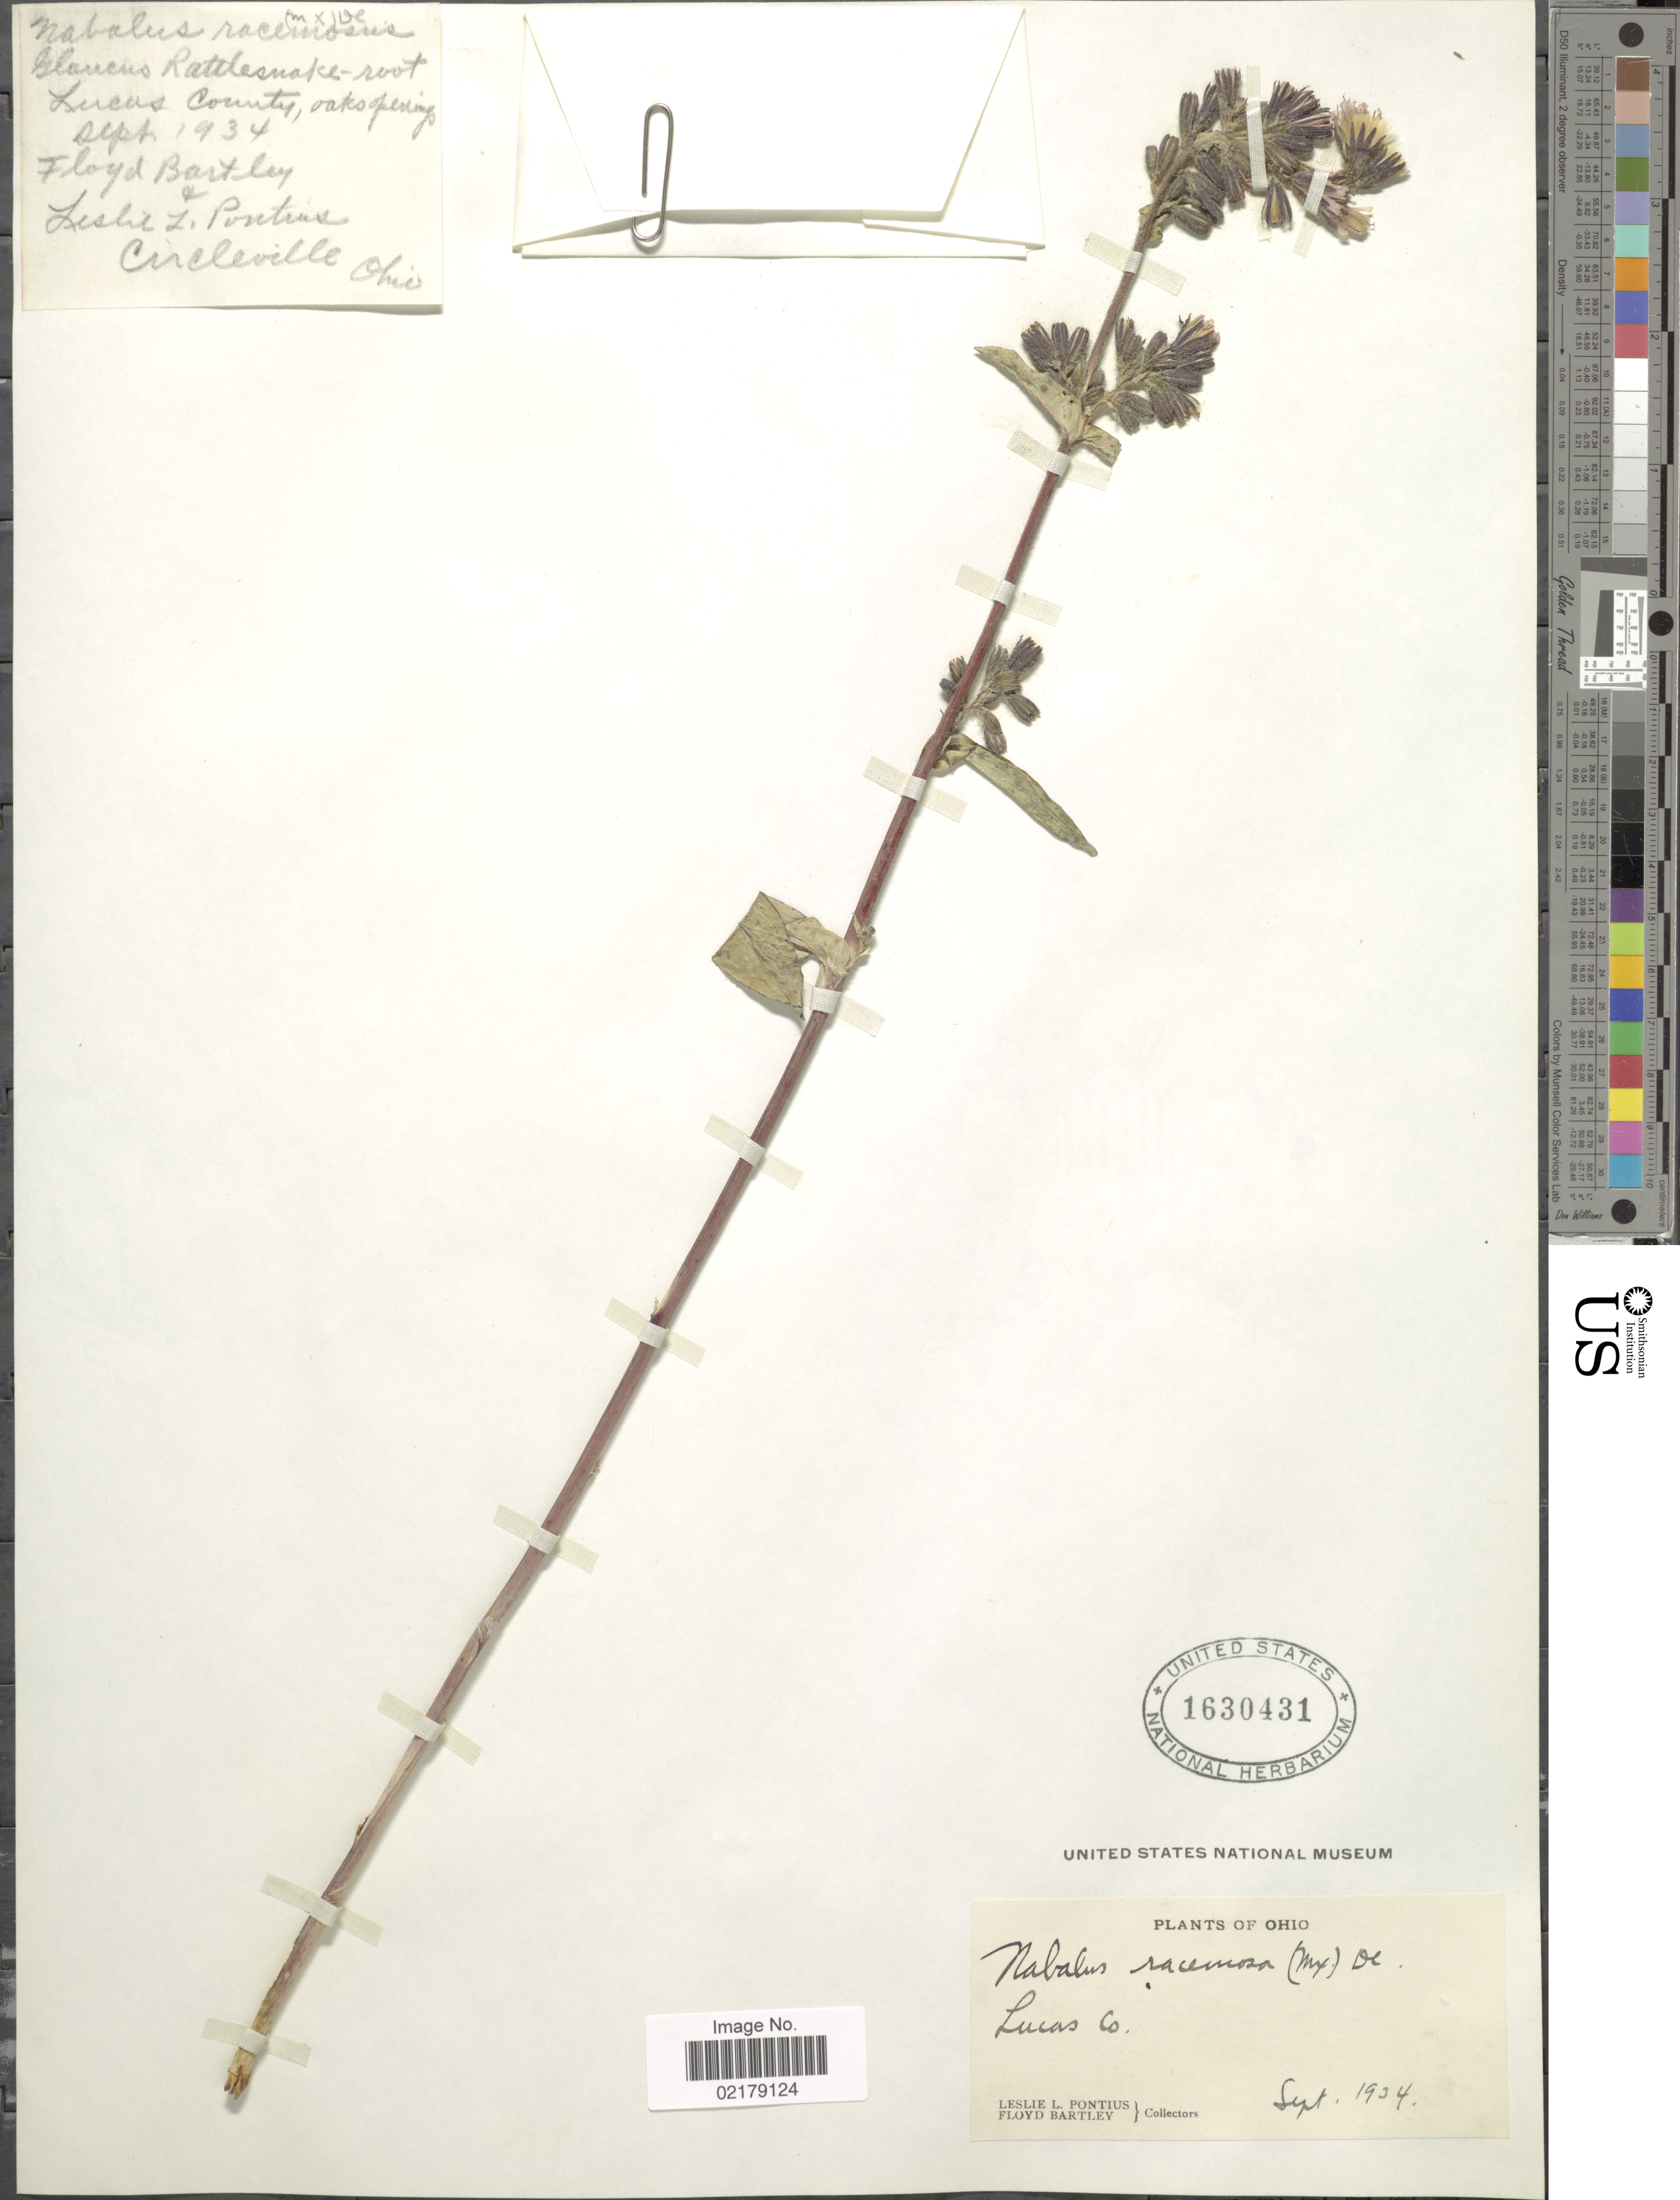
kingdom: Plantae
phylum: Tracheophyta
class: Magnoliopsida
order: Asterales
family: Asteraceae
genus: Nabalus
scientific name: Nabalus racemosus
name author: (Michx.) Hook.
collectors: L. Pontius & F. Bartley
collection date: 1934-09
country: United States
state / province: Ohio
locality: Lucas Co,Circleville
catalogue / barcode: US 1630431